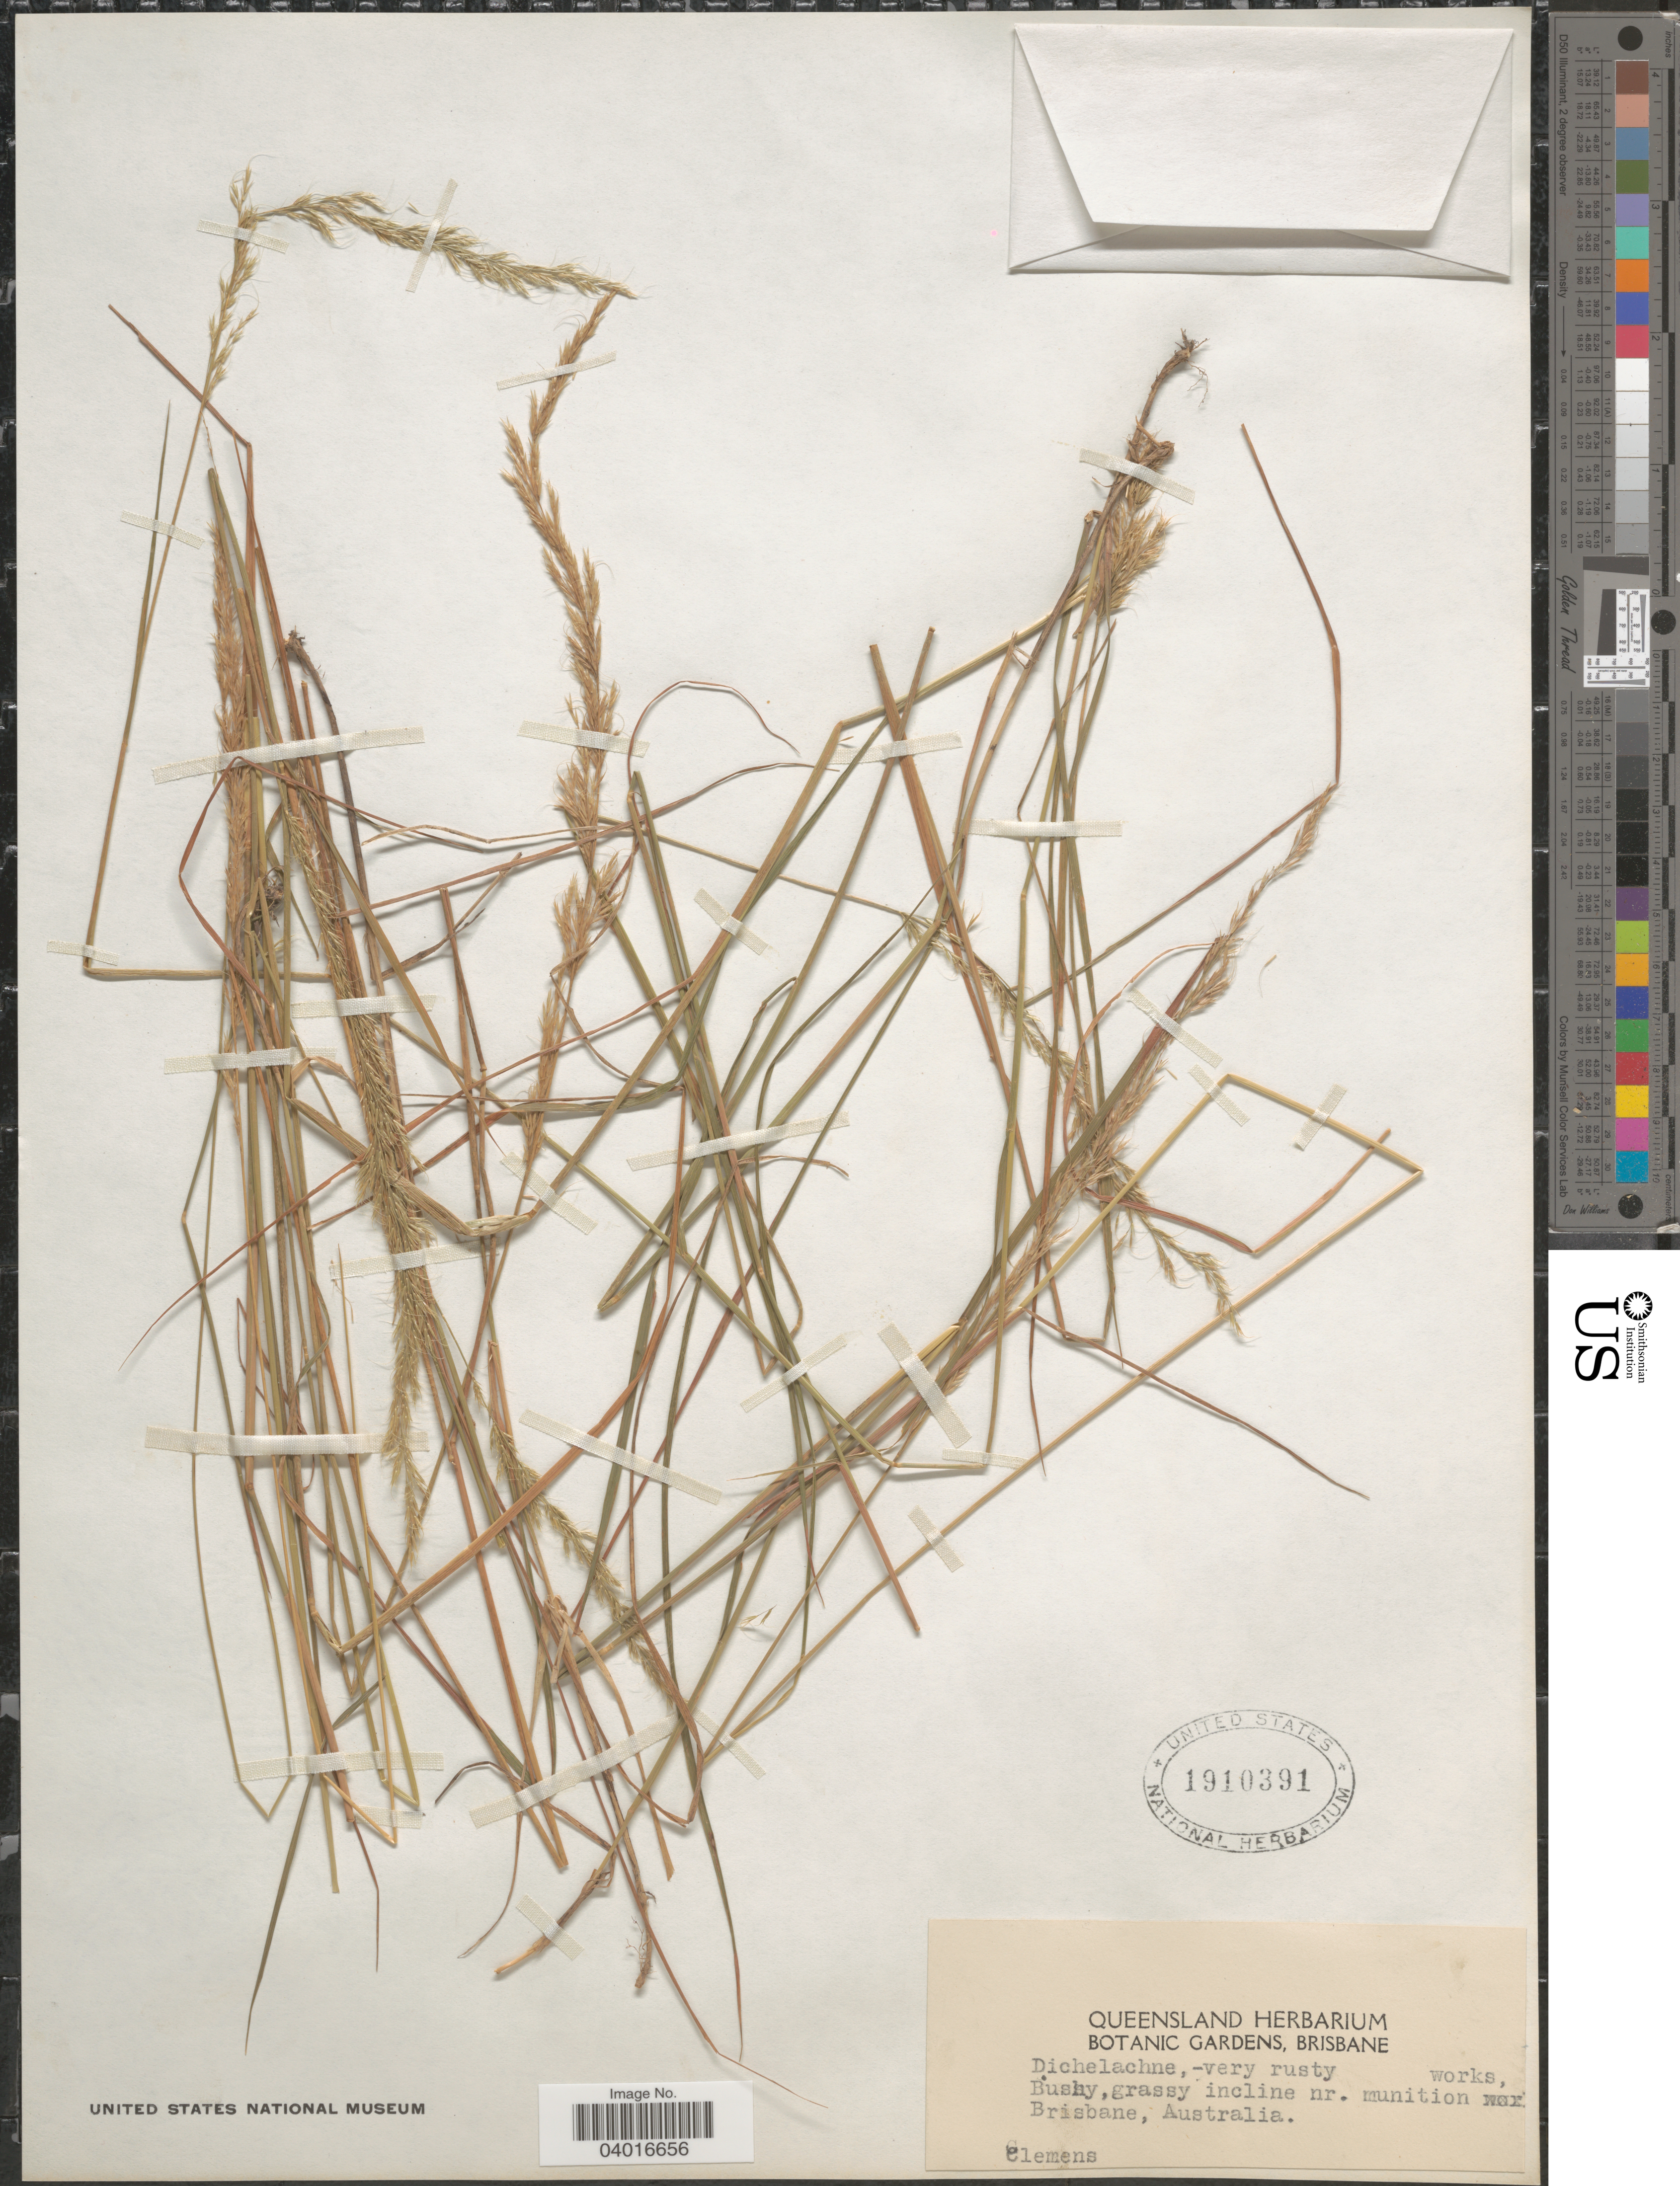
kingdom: Plantae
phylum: Tracheophyta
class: Liliopsida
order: Poales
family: Poaceae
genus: Dichelachne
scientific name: Dichelachne sp.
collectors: -. Clemens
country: Australia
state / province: Queensland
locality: Brisbane.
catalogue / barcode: US 1910391